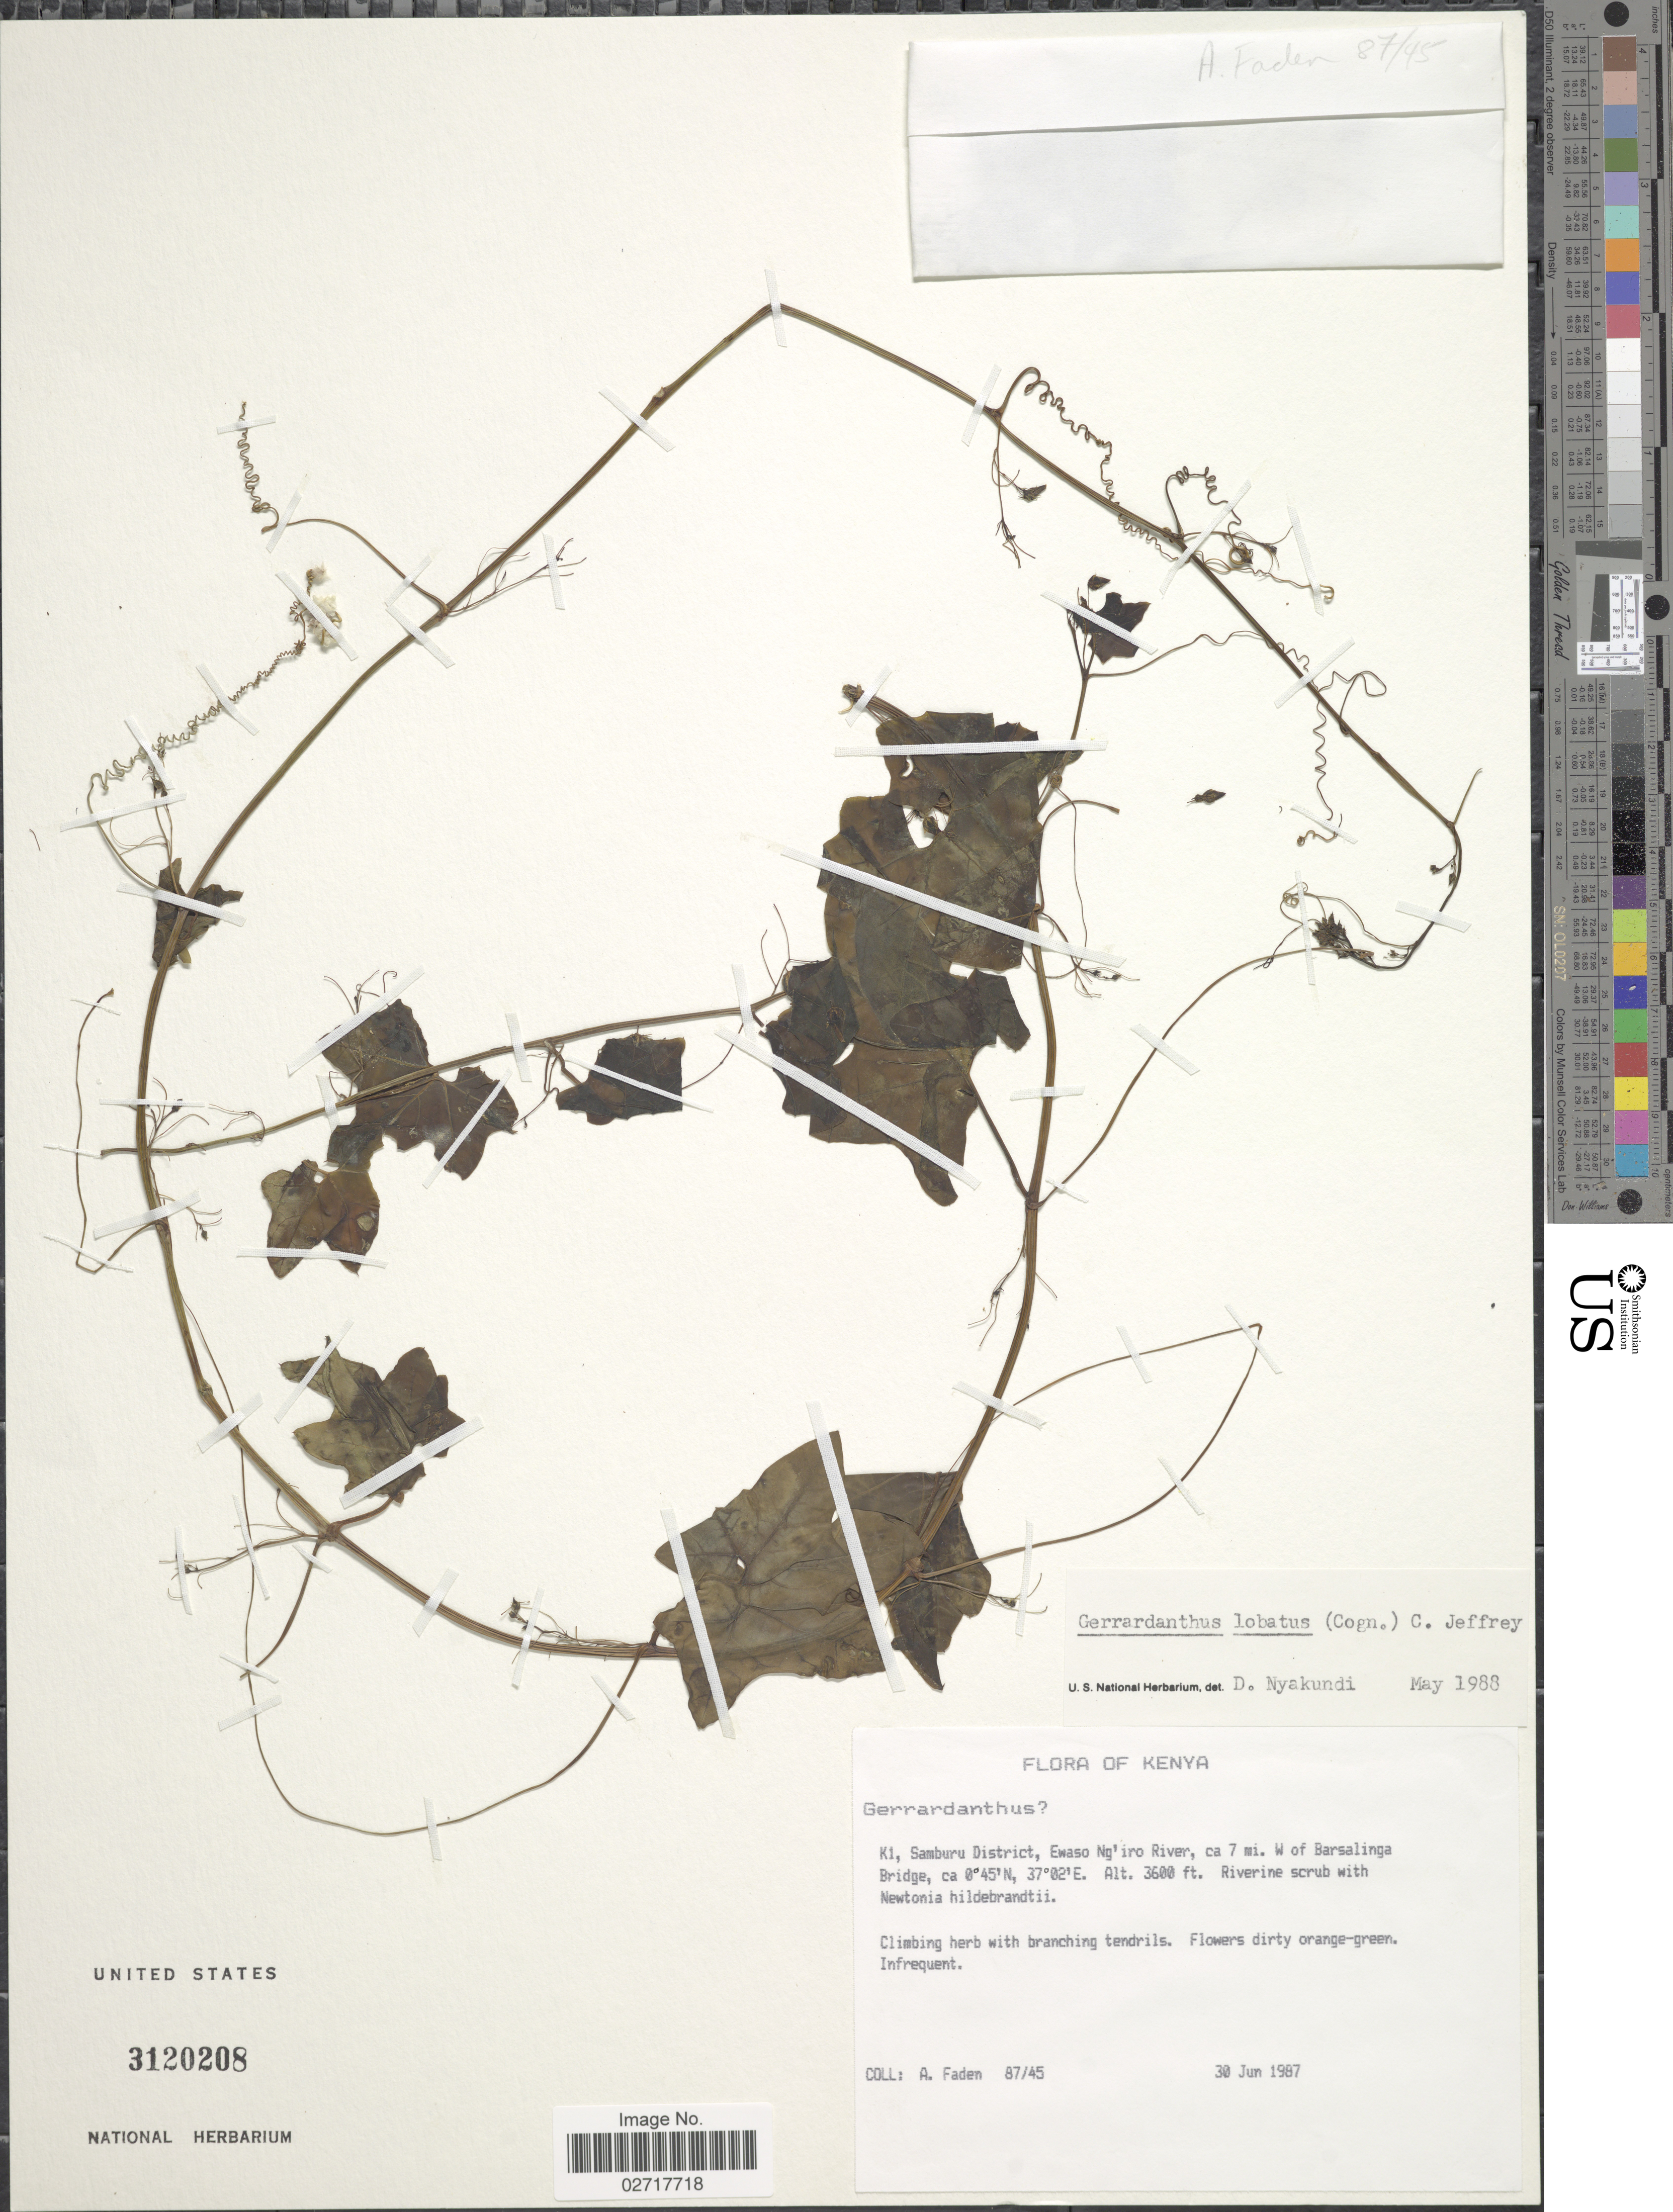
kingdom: Plantae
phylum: Tracheophyta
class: Magnoliopsida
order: Cucurbitales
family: Cucurbitaceae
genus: Gerrardanthus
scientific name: Gerrardanthus lobatus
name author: C. Jeffrey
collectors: A. J. Faden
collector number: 87/45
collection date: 1987-06-30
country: Kenya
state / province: Samburu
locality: K1, Ewaso Ng'iro River, ca. 7 mi. W of Barsalinga Bridge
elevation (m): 1097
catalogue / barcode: US 3120208